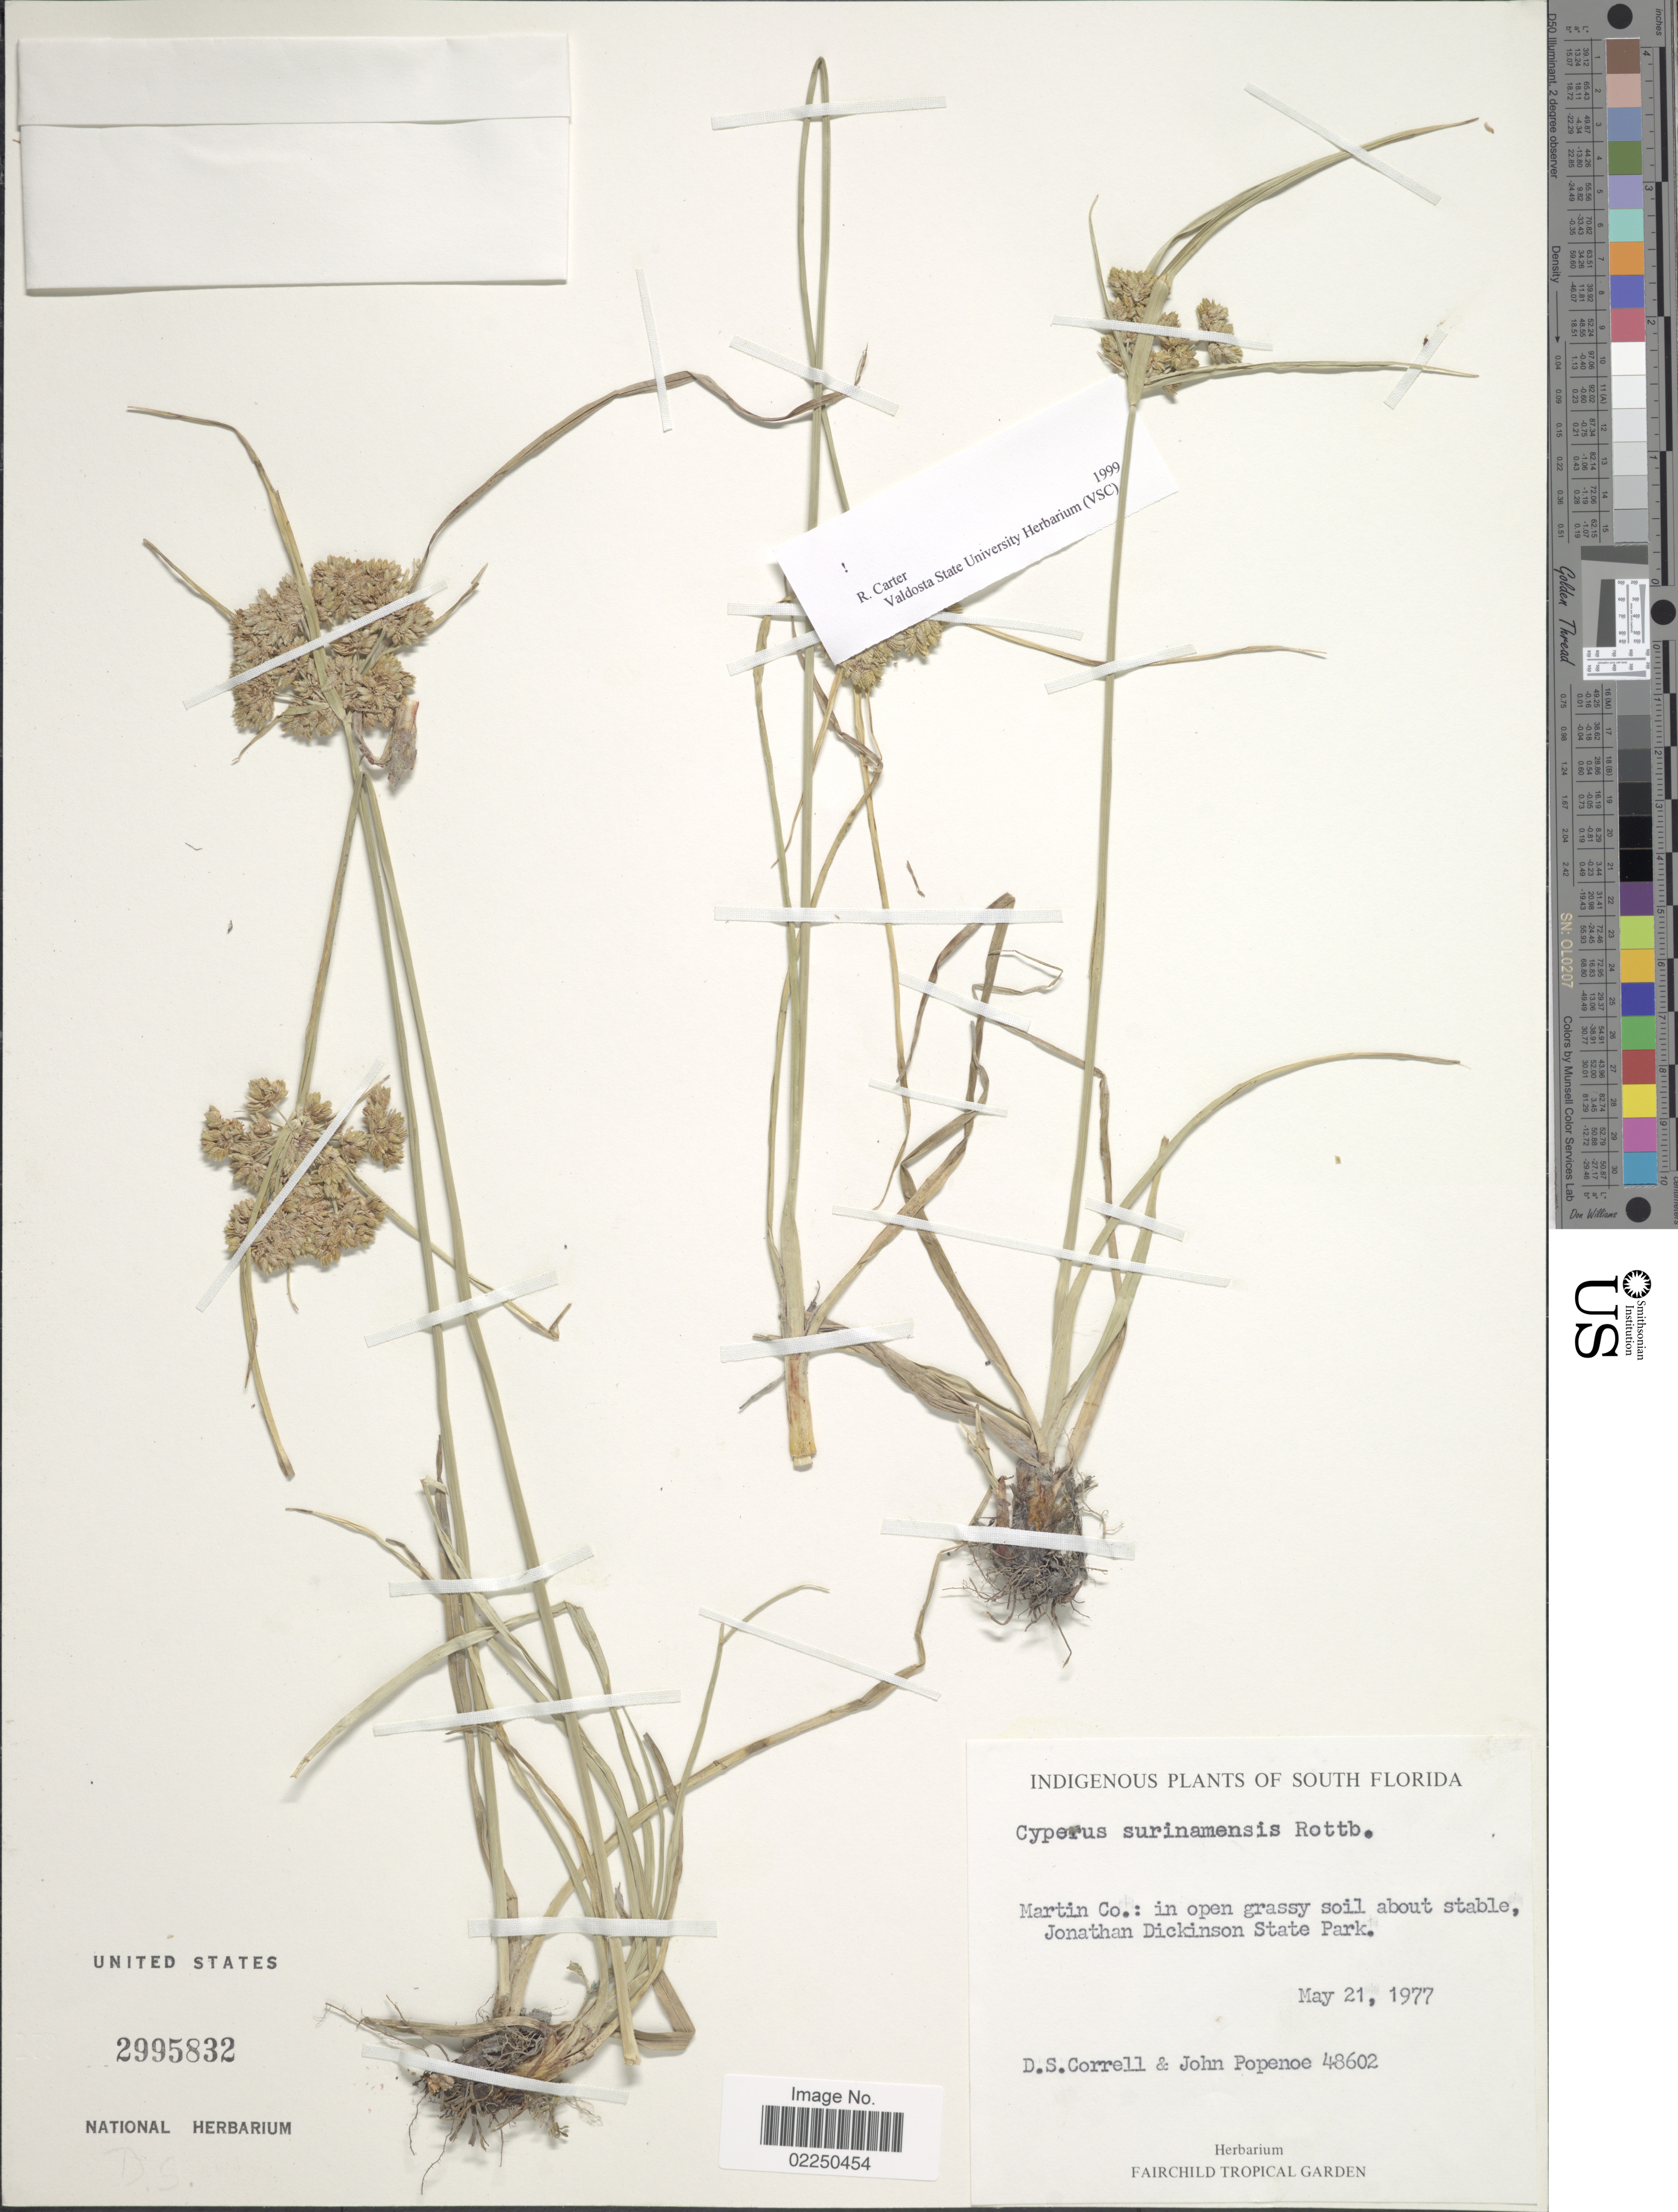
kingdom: Plantae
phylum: Tracheophyta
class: Liliopsida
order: Poales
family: Cyperaceae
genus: Cyperus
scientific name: Cyperus surinamensis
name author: Rottb.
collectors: D. S. Correll & J. Popenoe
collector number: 48602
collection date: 1977-05-21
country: United States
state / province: Florida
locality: Southern Florida. martin Co.: in open grassy soil about stable, Jonathan Dickinson State Park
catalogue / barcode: US 2995832